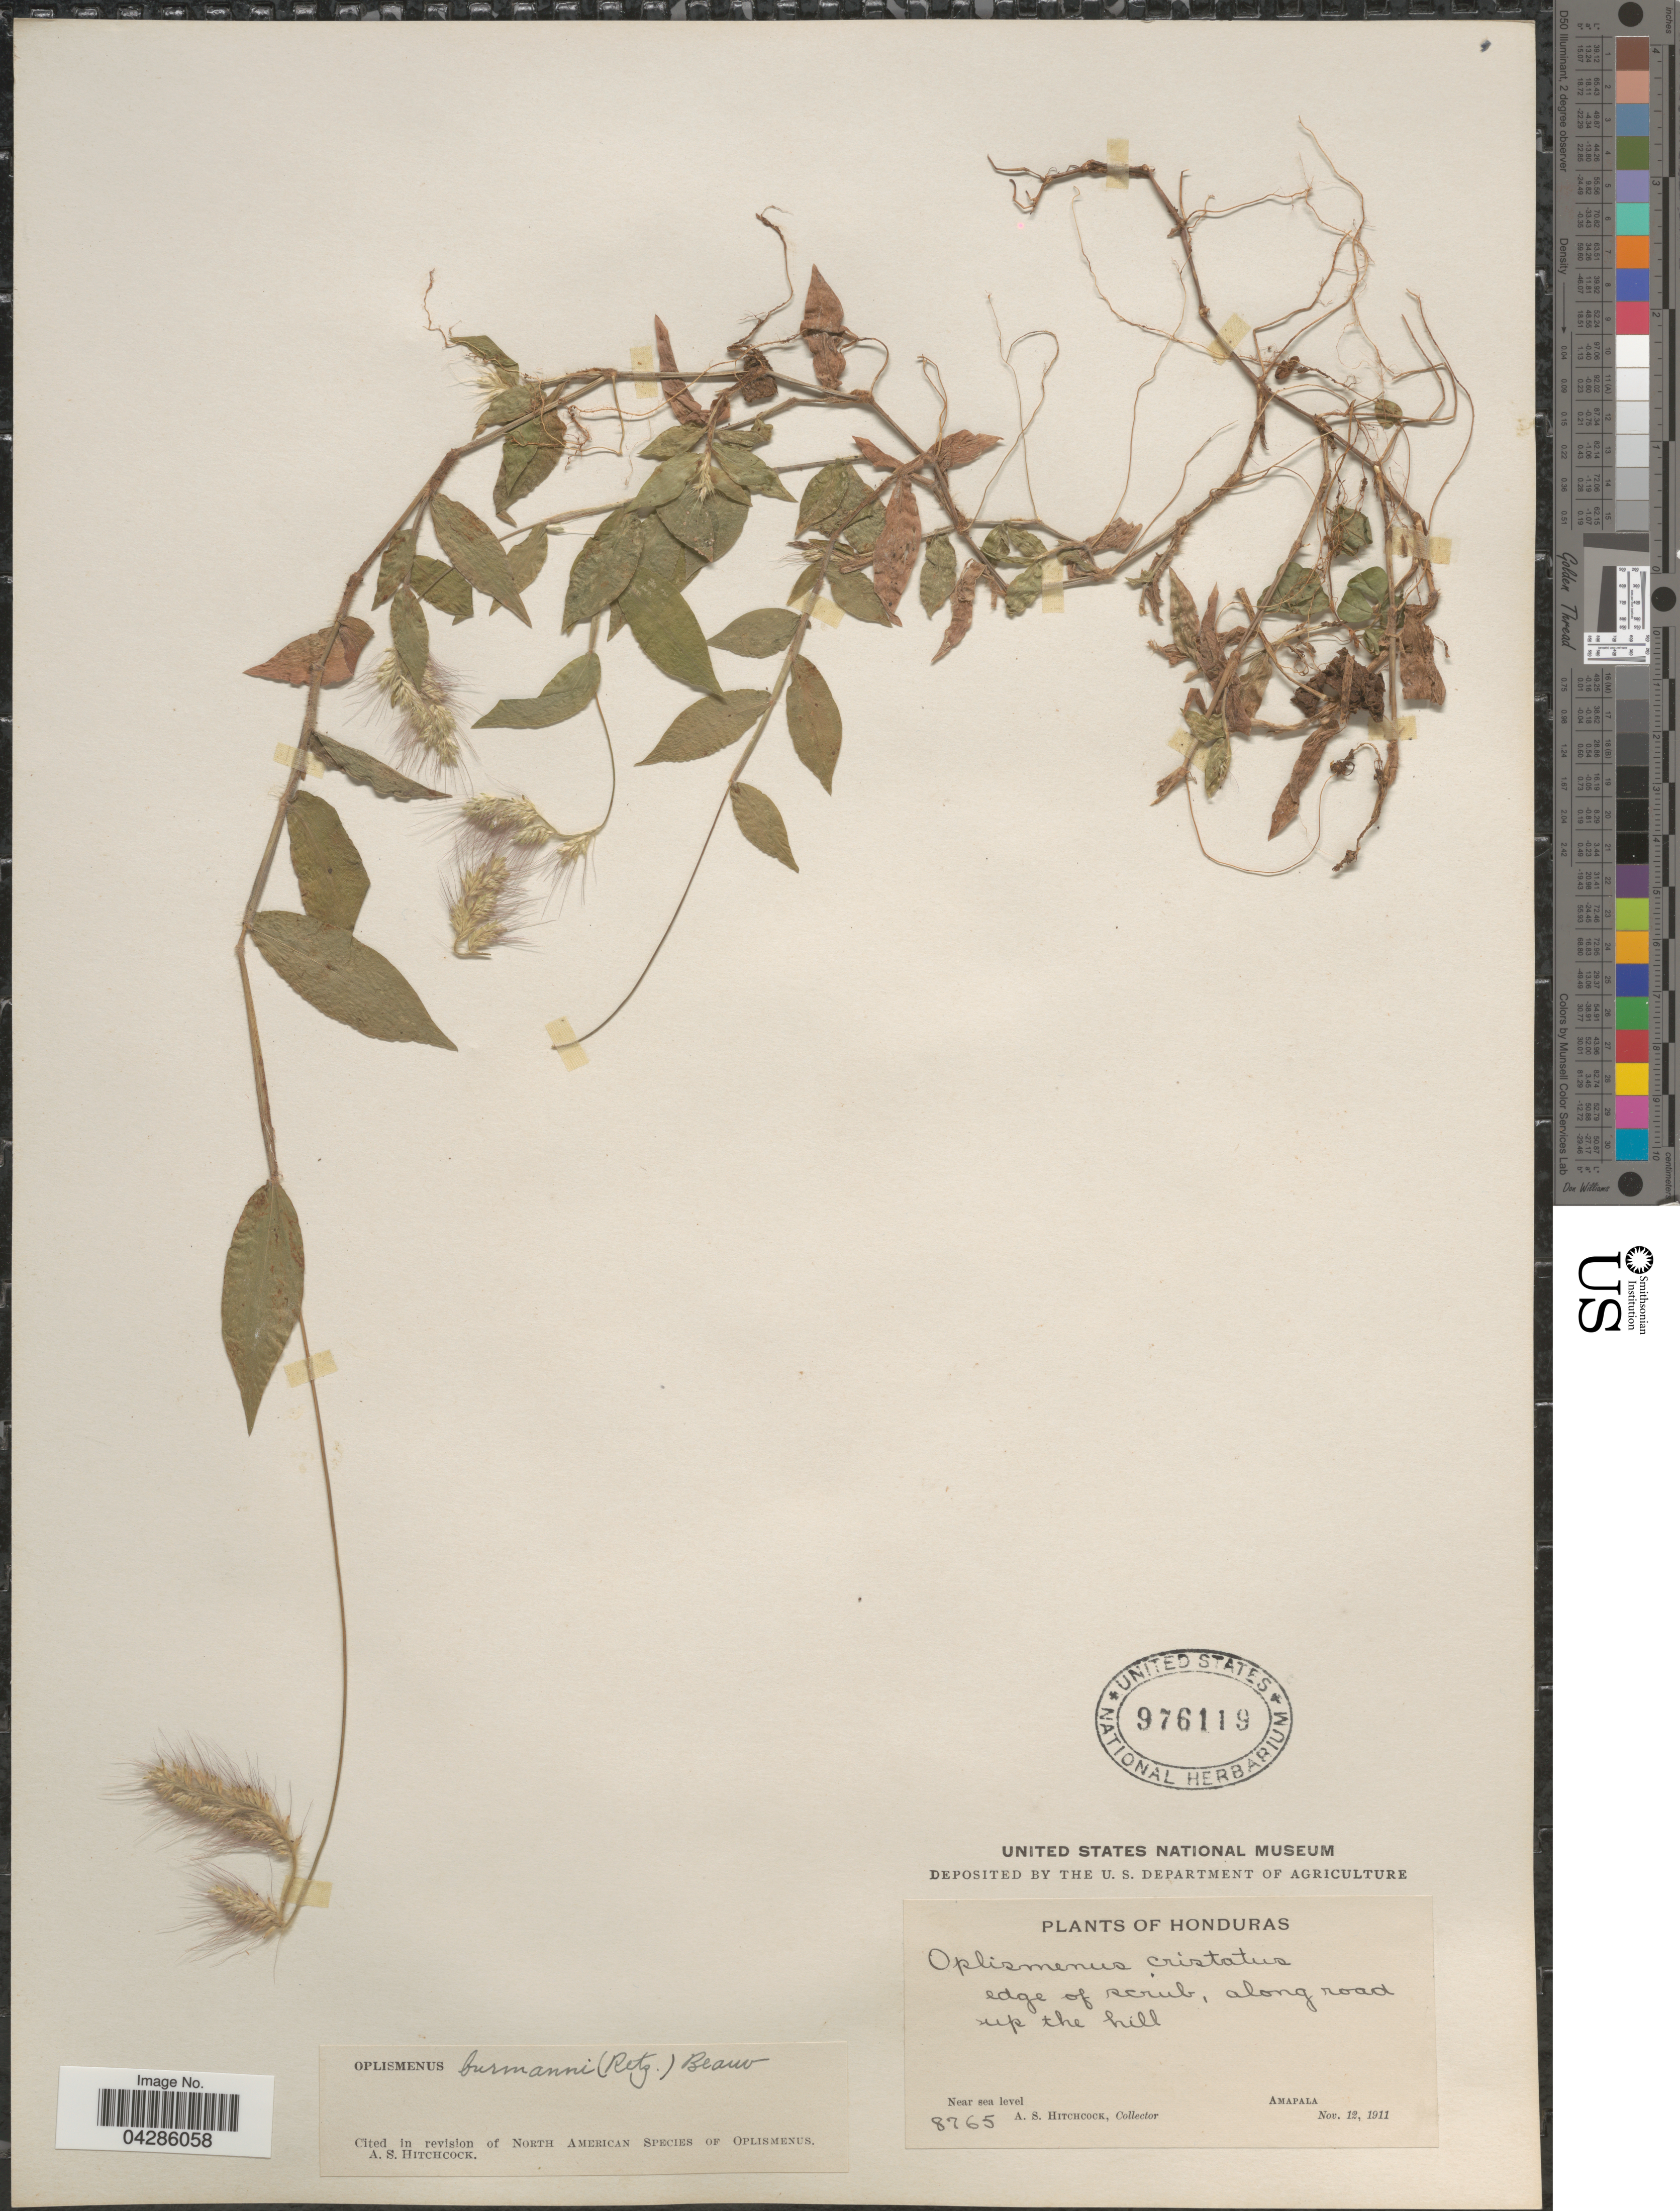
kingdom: Plantae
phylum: Tracheophyta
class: Liliopsida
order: Poales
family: Poaceae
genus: Oplismenus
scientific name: Oplismenus burmannii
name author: (Retz.) P. Beauv.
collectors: A. S. Hitchcock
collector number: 8765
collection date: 1911-11-12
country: Honduras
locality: Edge of scrub, along road up the hill. Amapala.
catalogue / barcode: US 976119